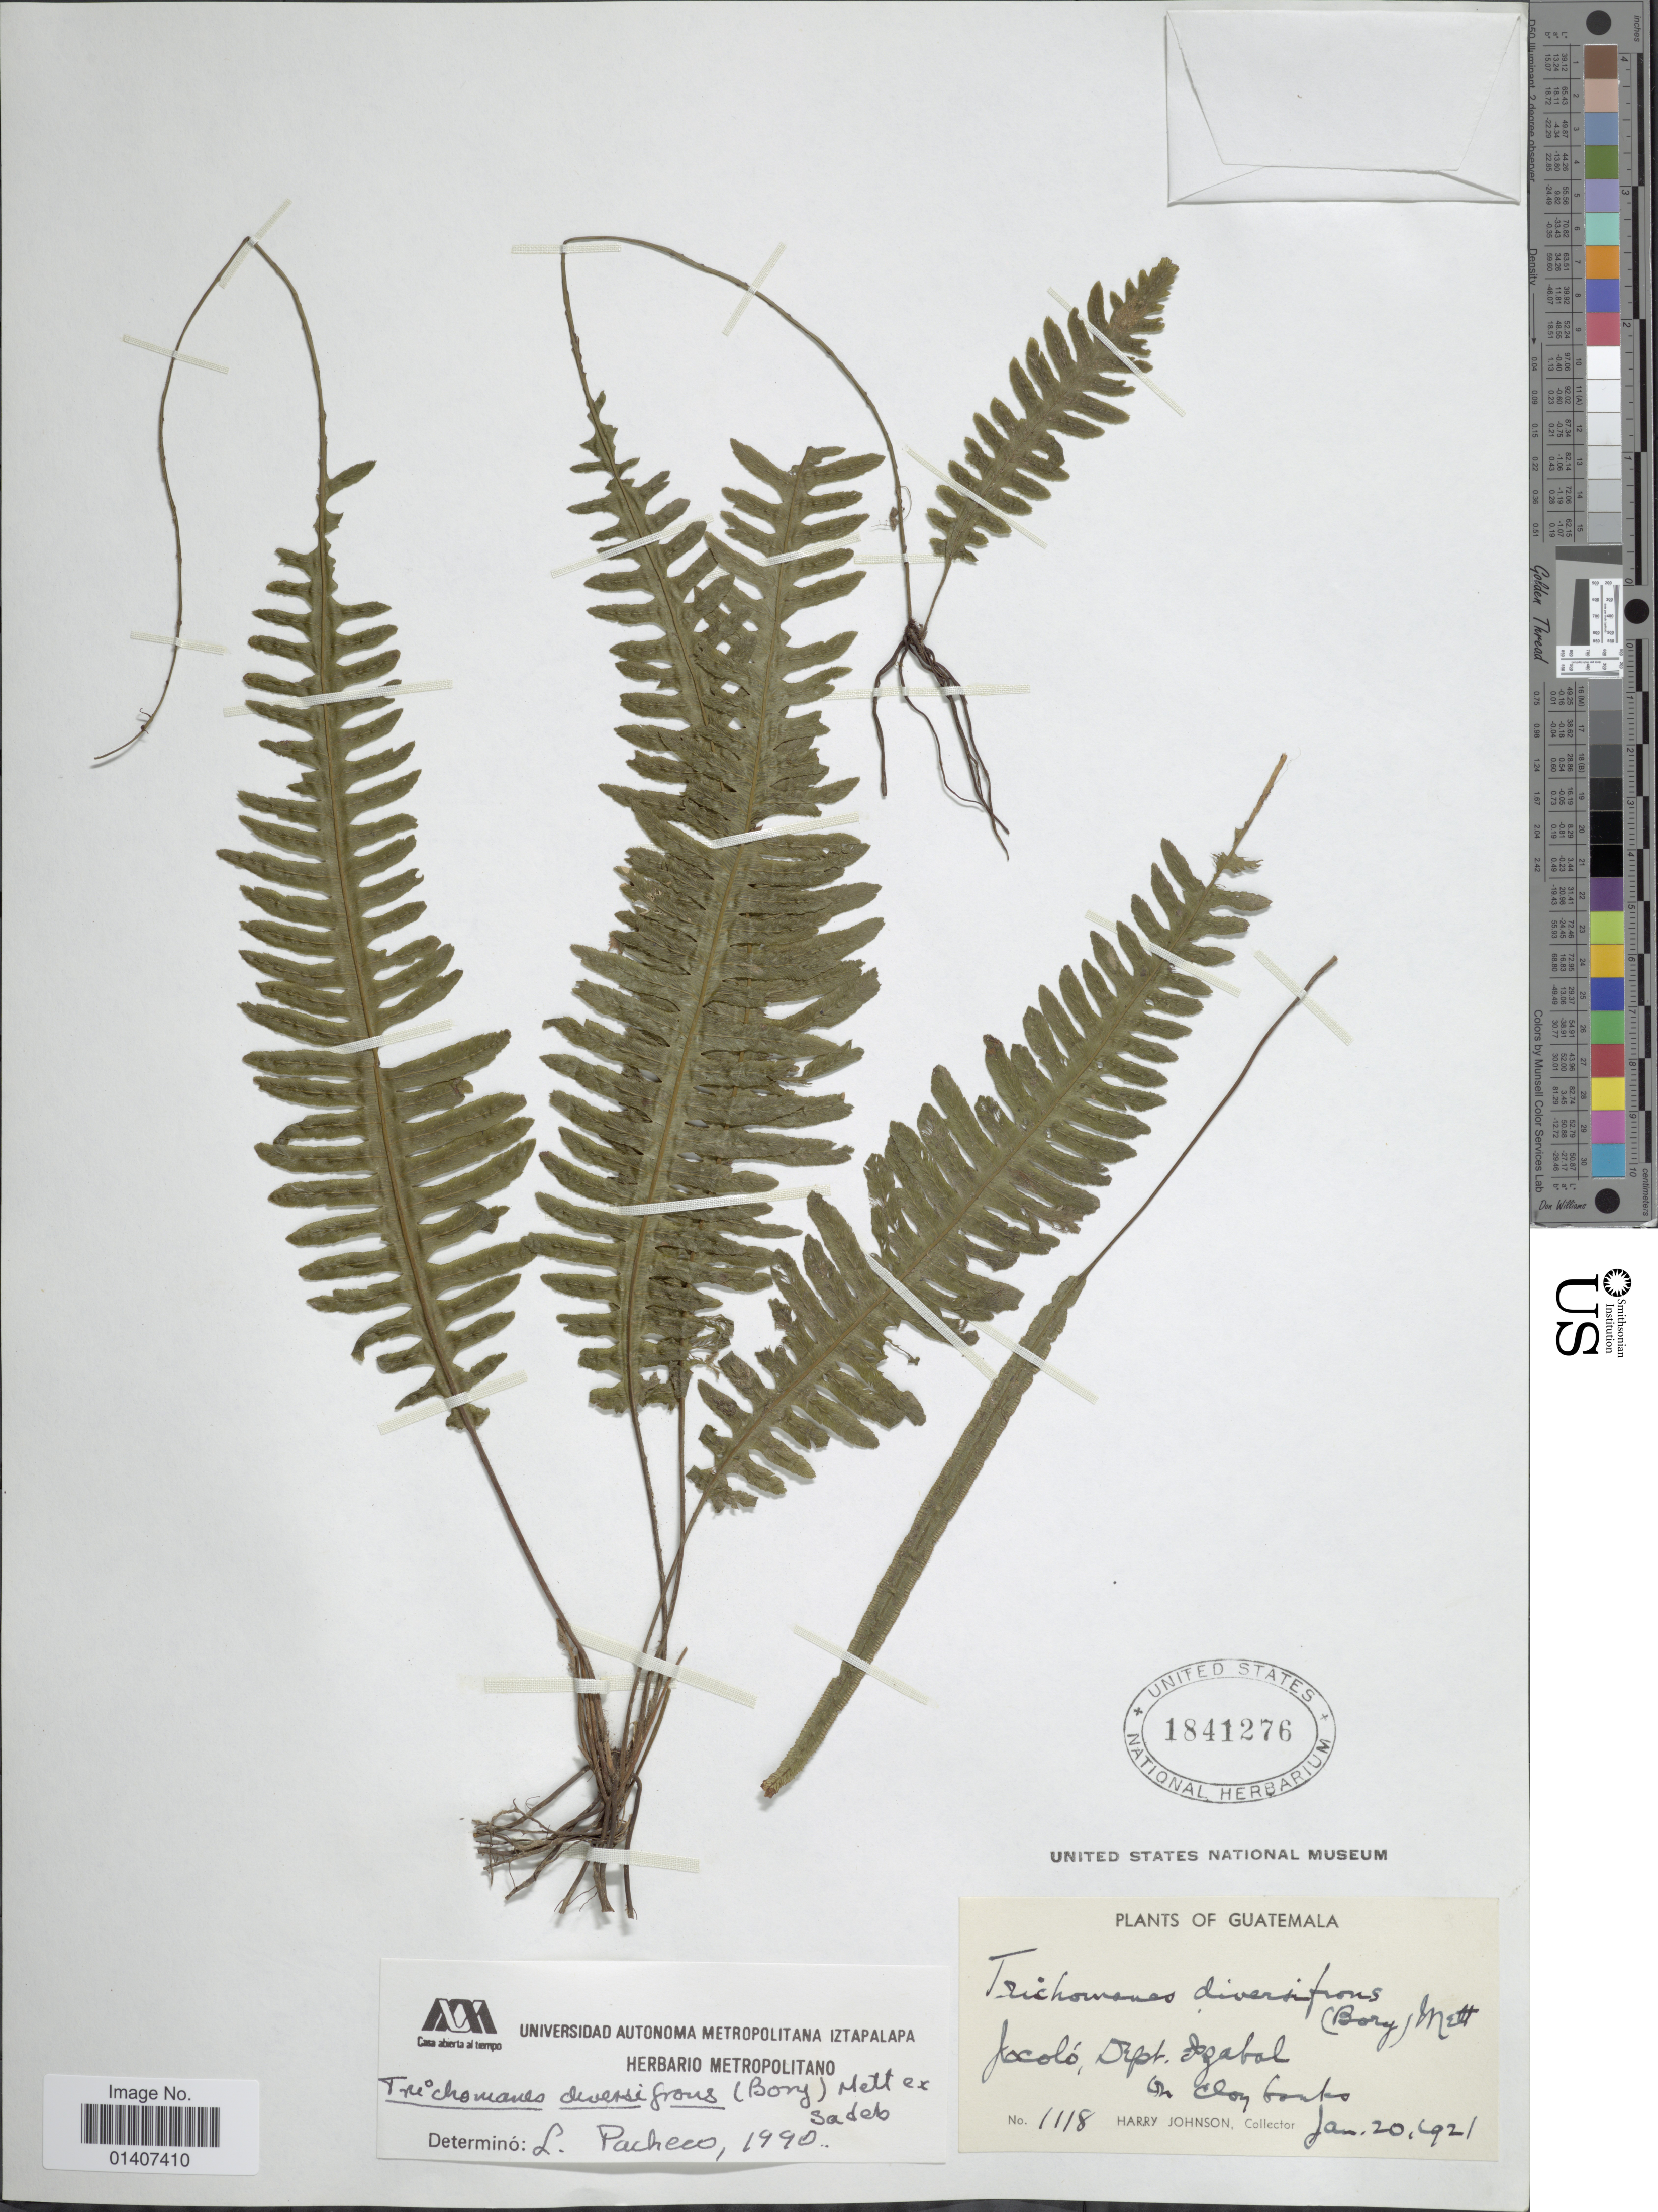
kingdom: Plantae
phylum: Tracheophyta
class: Polypodiopsida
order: Hymenophyllales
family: Hymenophyllaceae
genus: Trichomanes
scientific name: Trichomanes diversifrons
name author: (Bory) Mett. ex Sadeb.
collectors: H. Johnson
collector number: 1118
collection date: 1921-01-20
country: Guatemala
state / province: Izabal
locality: Jocoló, Dept. Izabal on clay banks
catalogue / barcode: US 1841276